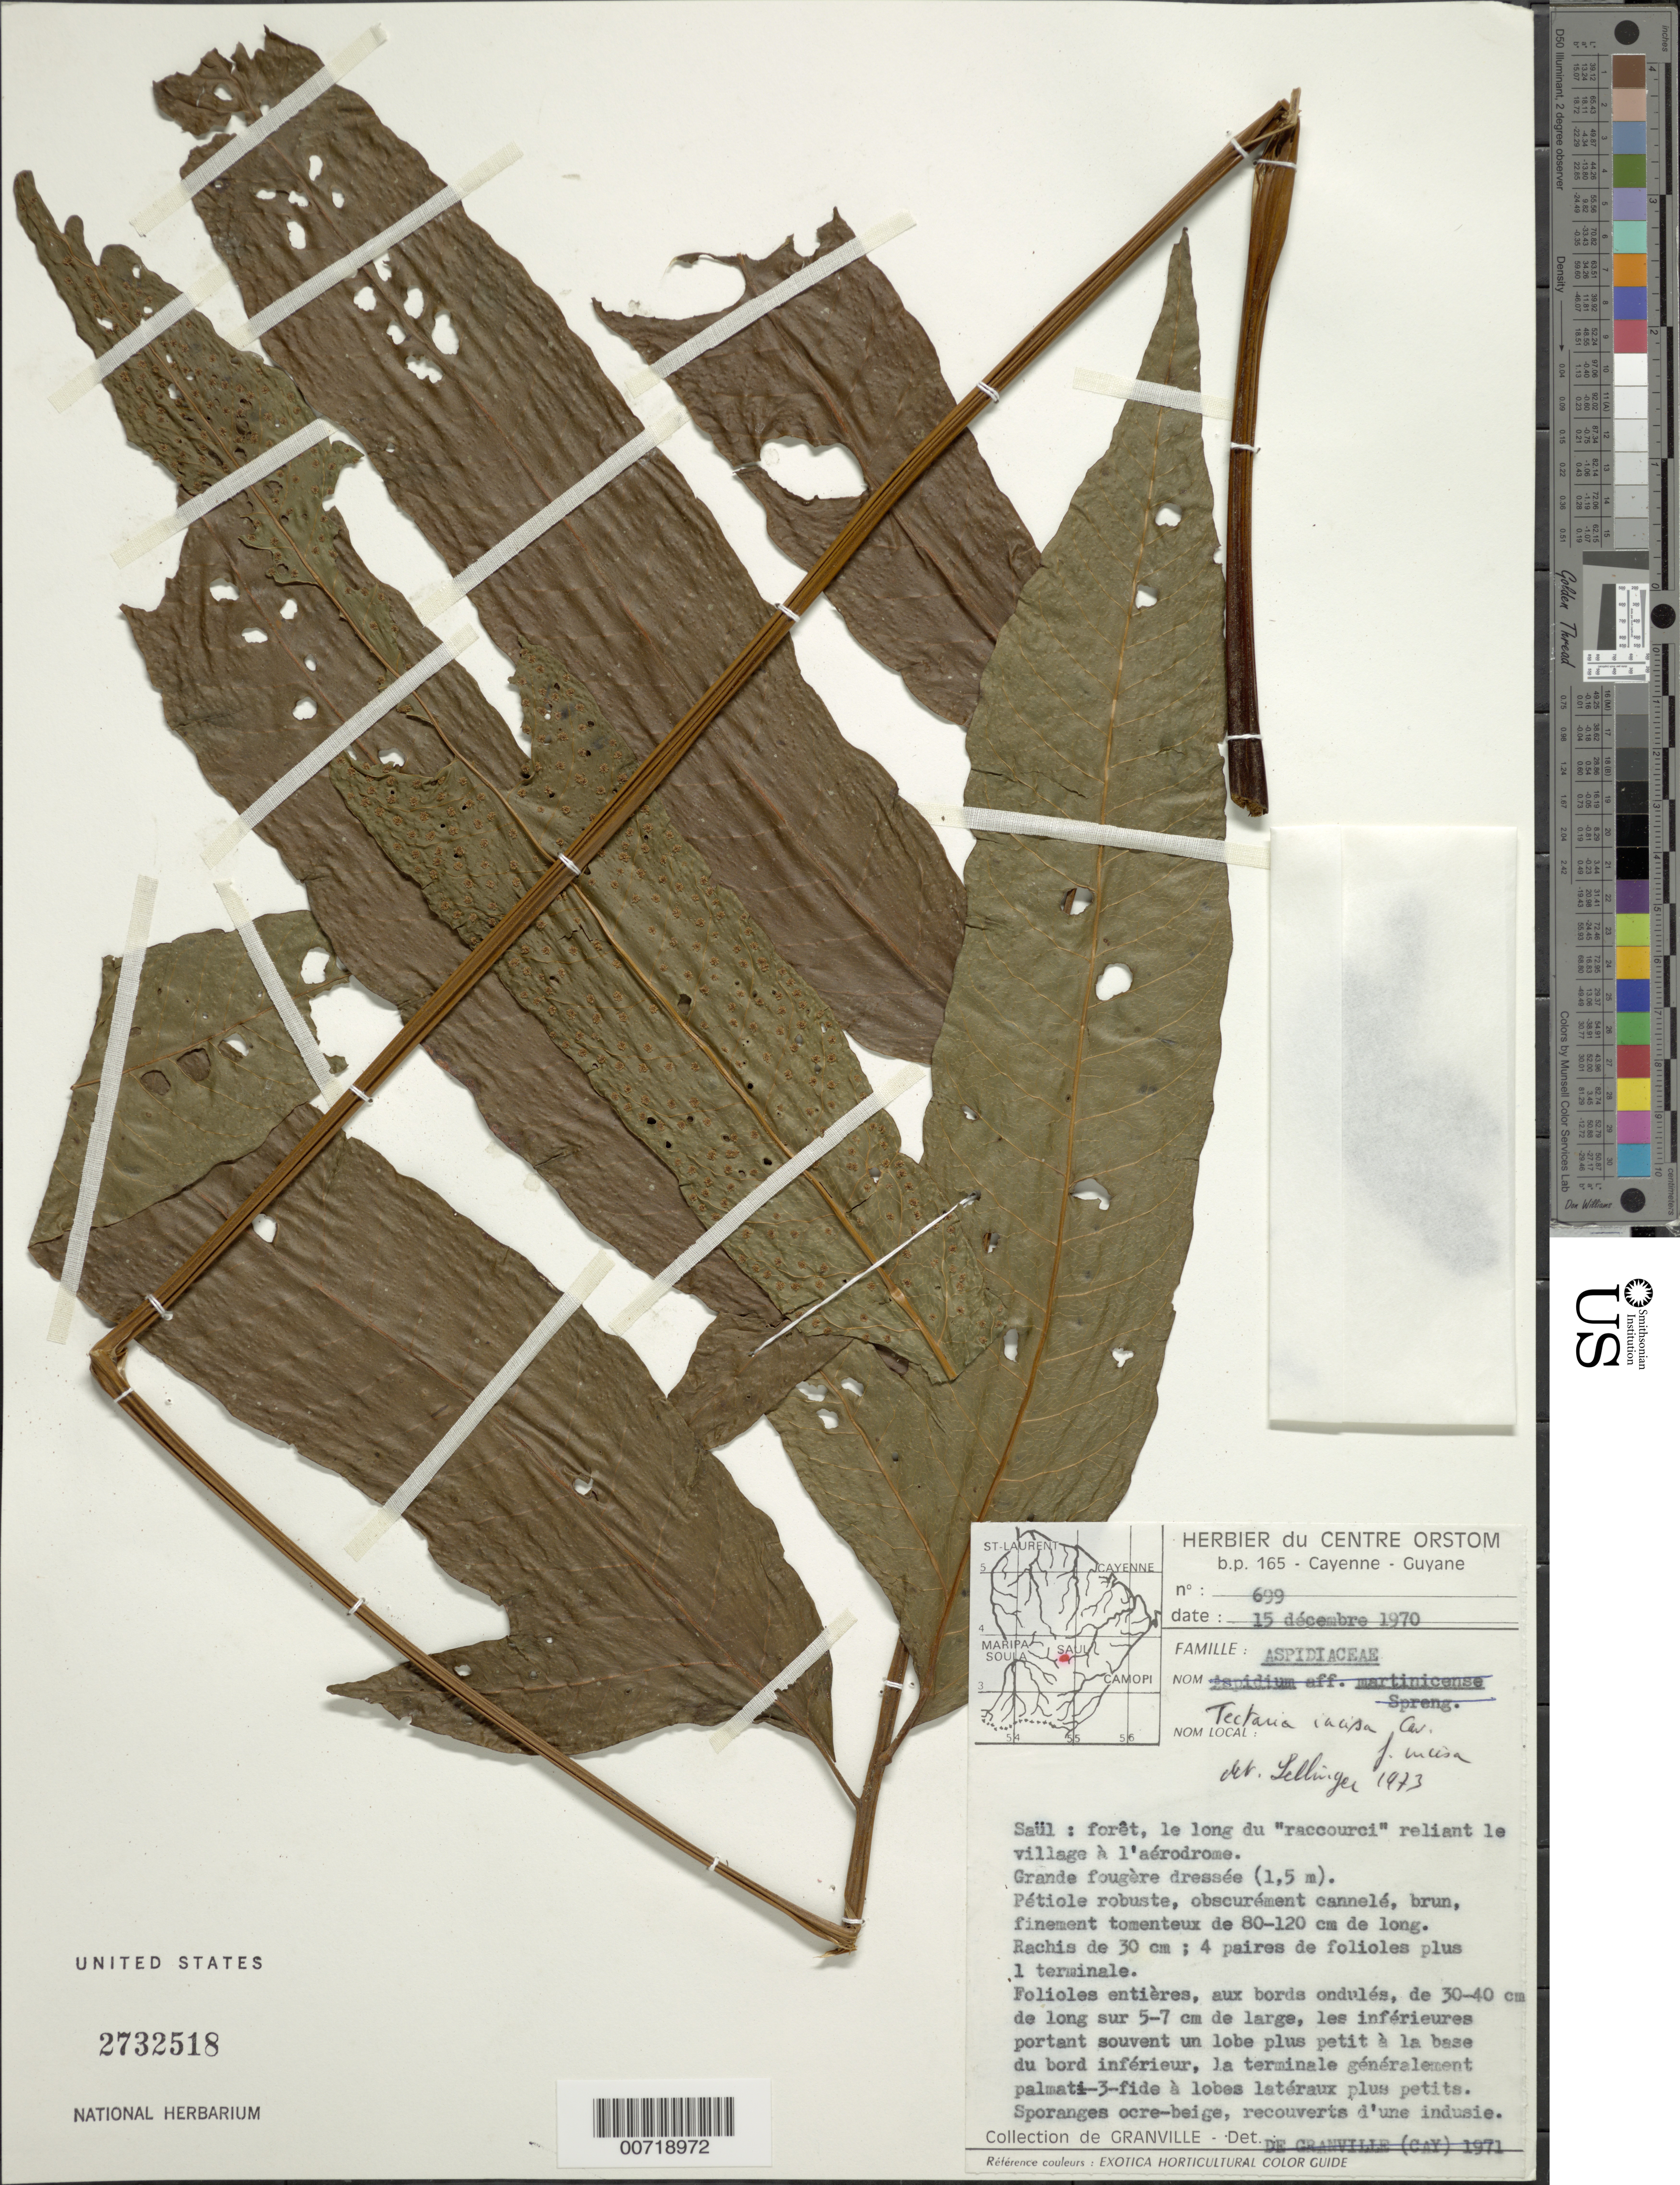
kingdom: Plantae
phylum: Tracheophyta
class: Polypodiopsida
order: Polypodiales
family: Tectariaceae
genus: Tectaria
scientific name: Tectaria incisa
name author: Cav.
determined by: Lellinger, David B., (BOT), Smithsonian Institution - National Museum of Natural History (UNITED STATES)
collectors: J.-J. de Granville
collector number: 699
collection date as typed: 15-Dec-70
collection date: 1970-12-15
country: French Guiana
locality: Saül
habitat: Forest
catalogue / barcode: US 2732518